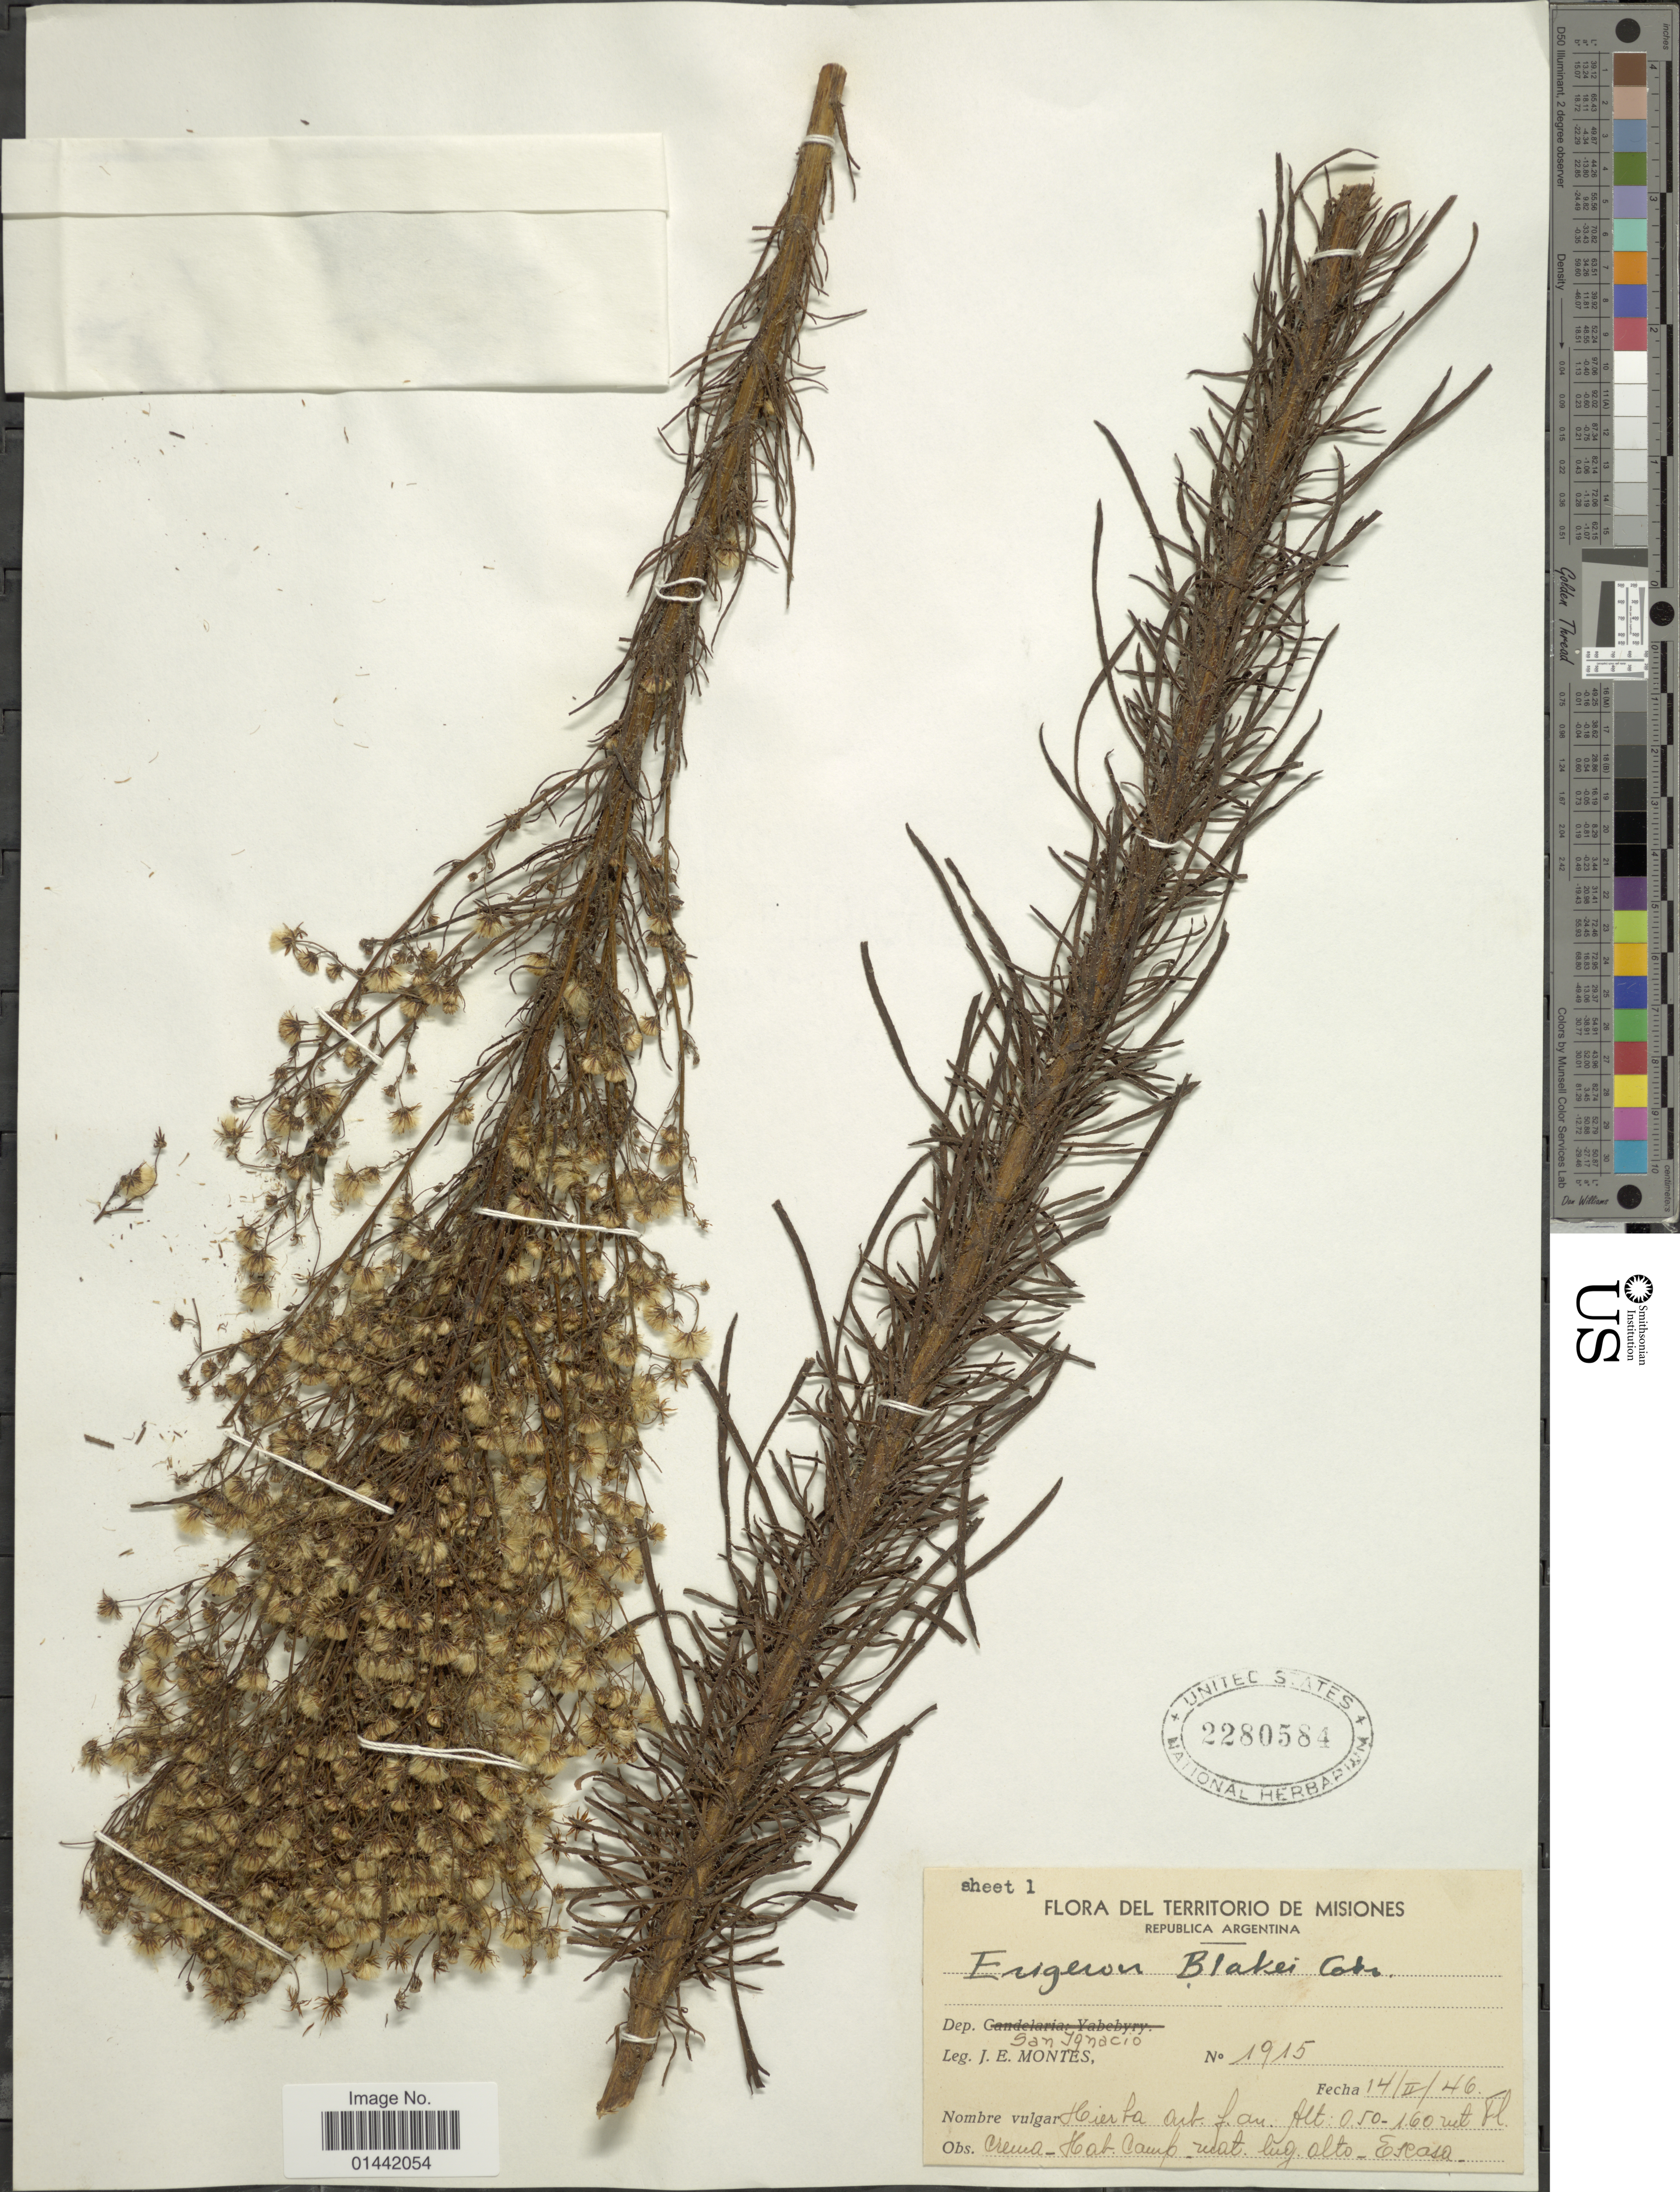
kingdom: Plantae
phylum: Tracheophyta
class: Magnoliopsida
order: Asterales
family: Asteraceae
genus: Erigeron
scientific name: Erigeron blakei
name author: Cabrera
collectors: J. E. Montes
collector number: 1915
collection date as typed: Transcribed d/m/y: 14/2/46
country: Argentina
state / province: Misiones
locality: San Ignacio.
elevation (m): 0.5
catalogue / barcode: US 2280584